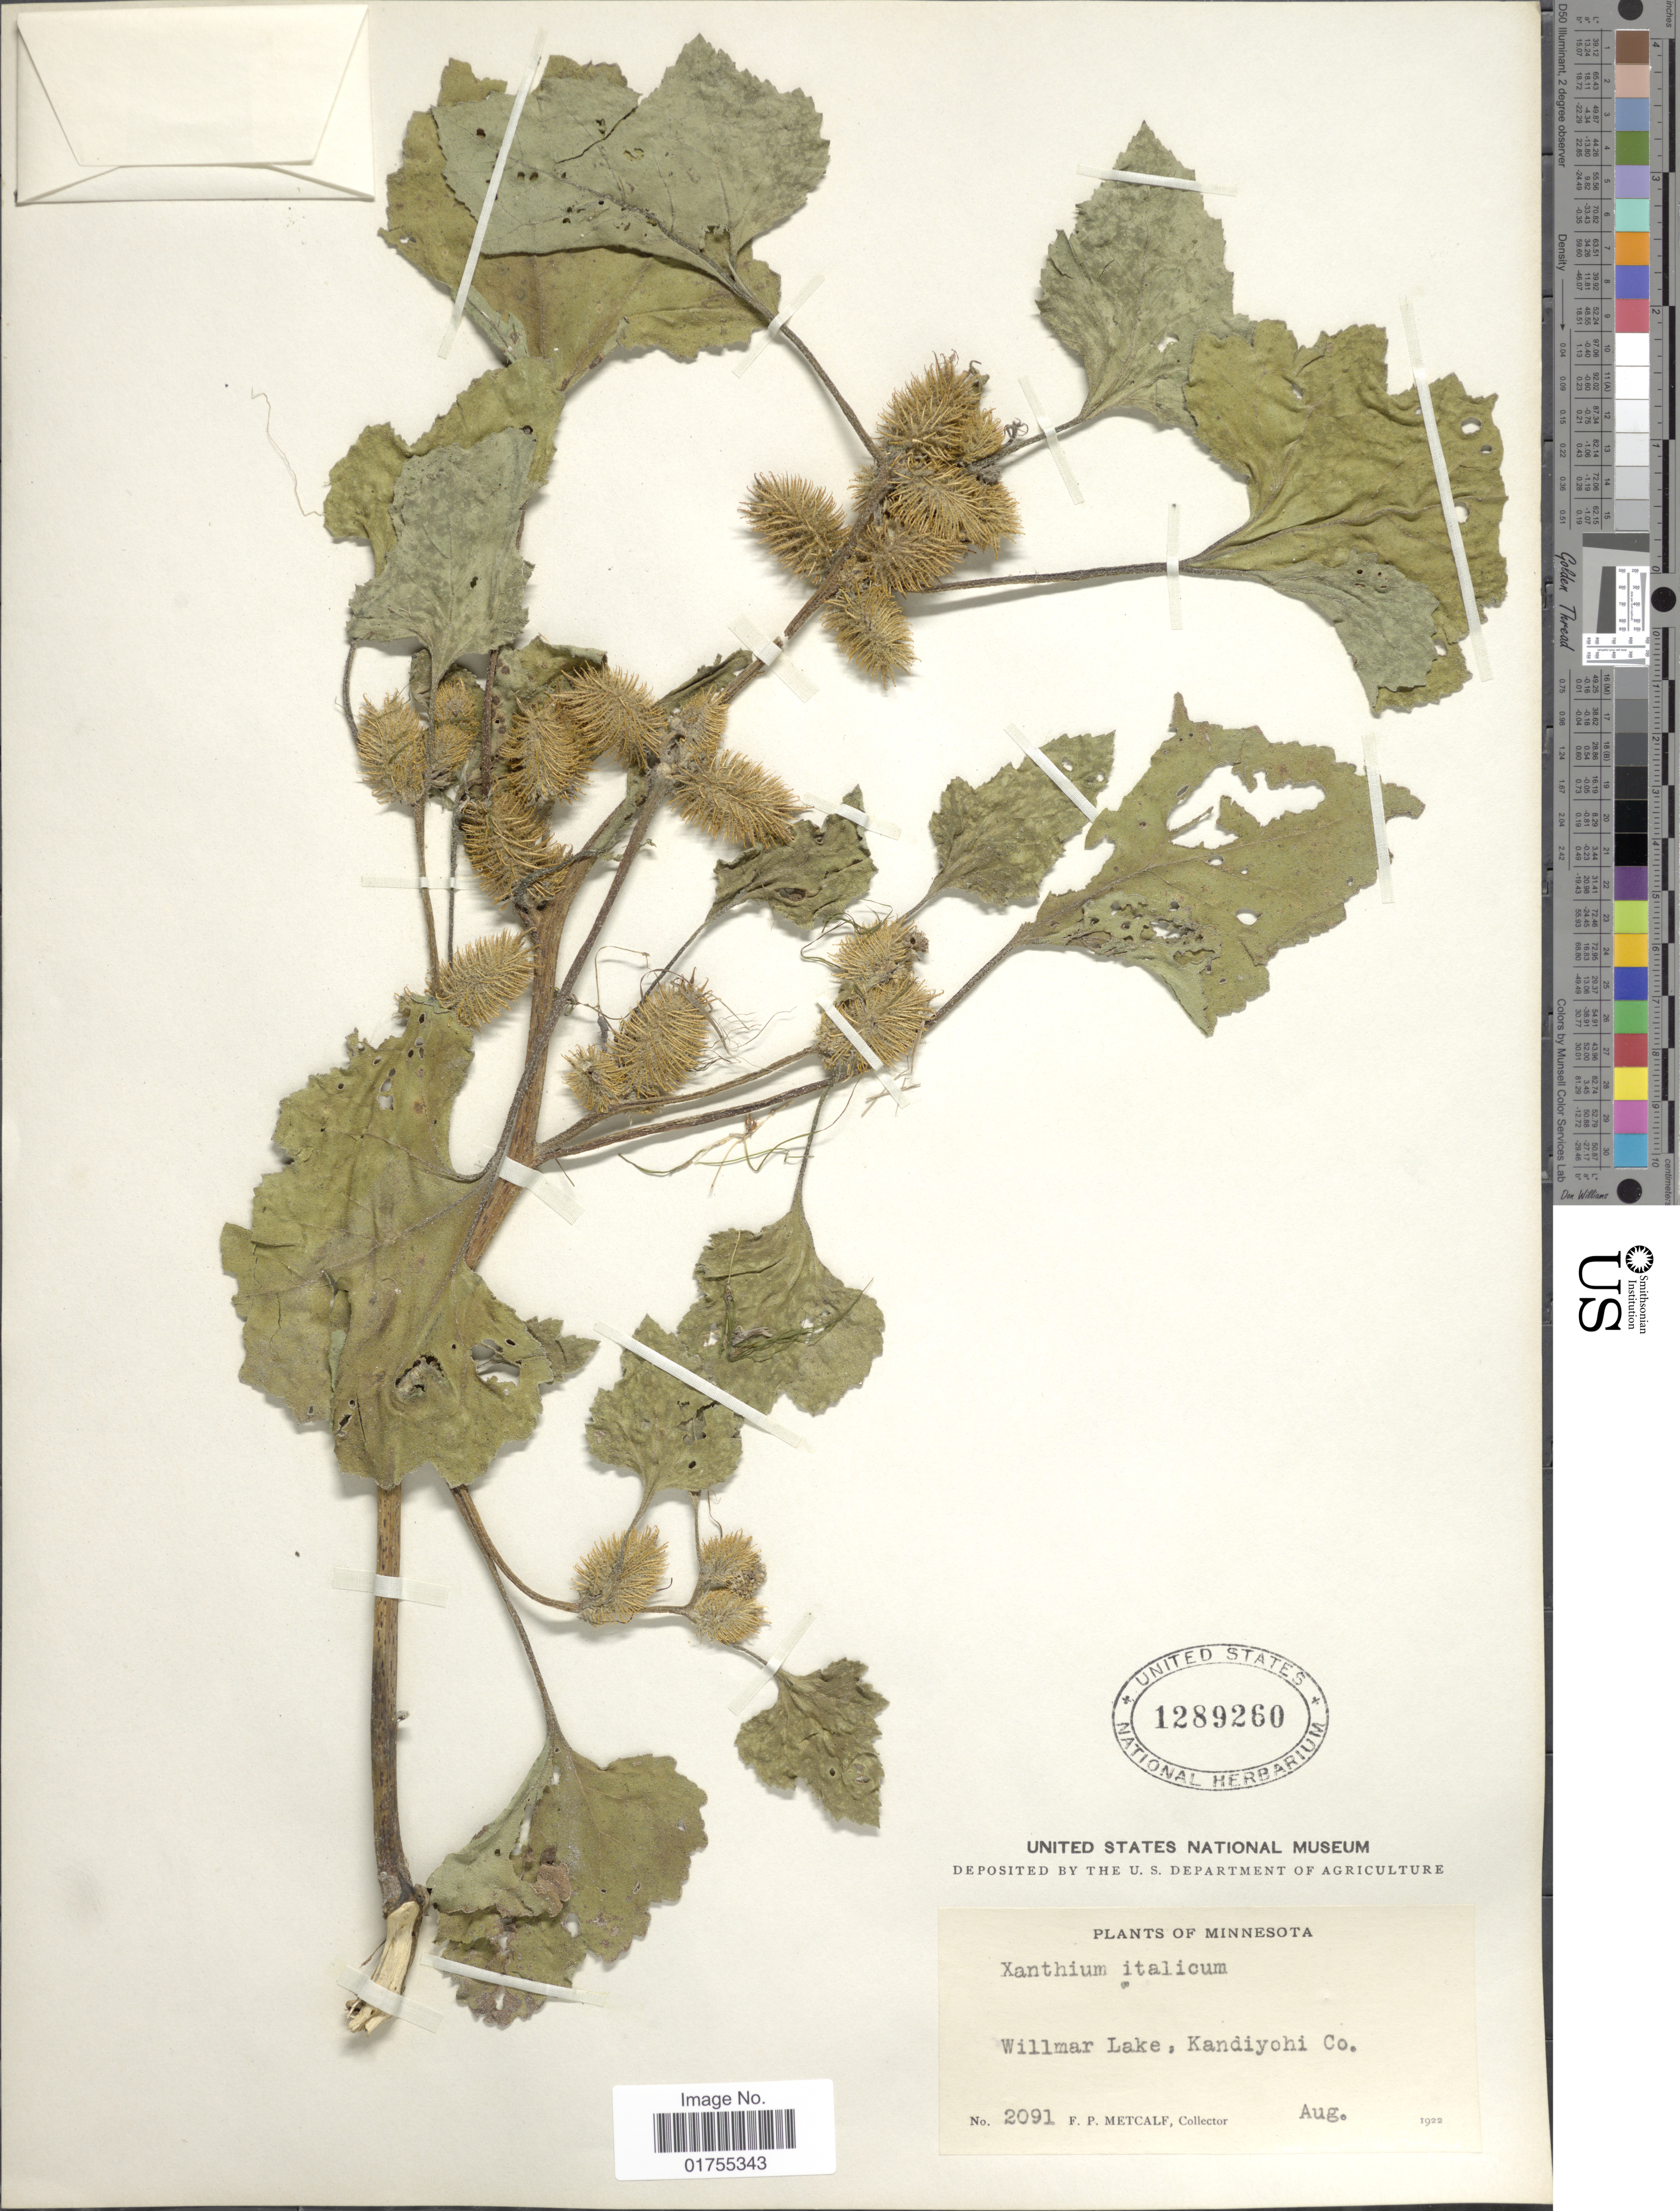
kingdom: Plantae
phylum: Tracheophyta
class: Magnoliopsida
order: Asterales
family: Asteraceae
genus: Xanthium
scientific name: Xanthium strumarium var. canadense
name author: (Mill.) Torr. & A. Gray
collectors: F. Metcalf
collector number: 2091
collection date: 1922-08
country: United States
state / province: Minnesota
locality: Willmar Lake, Kandiyohi Co.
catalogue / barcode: US 1289260